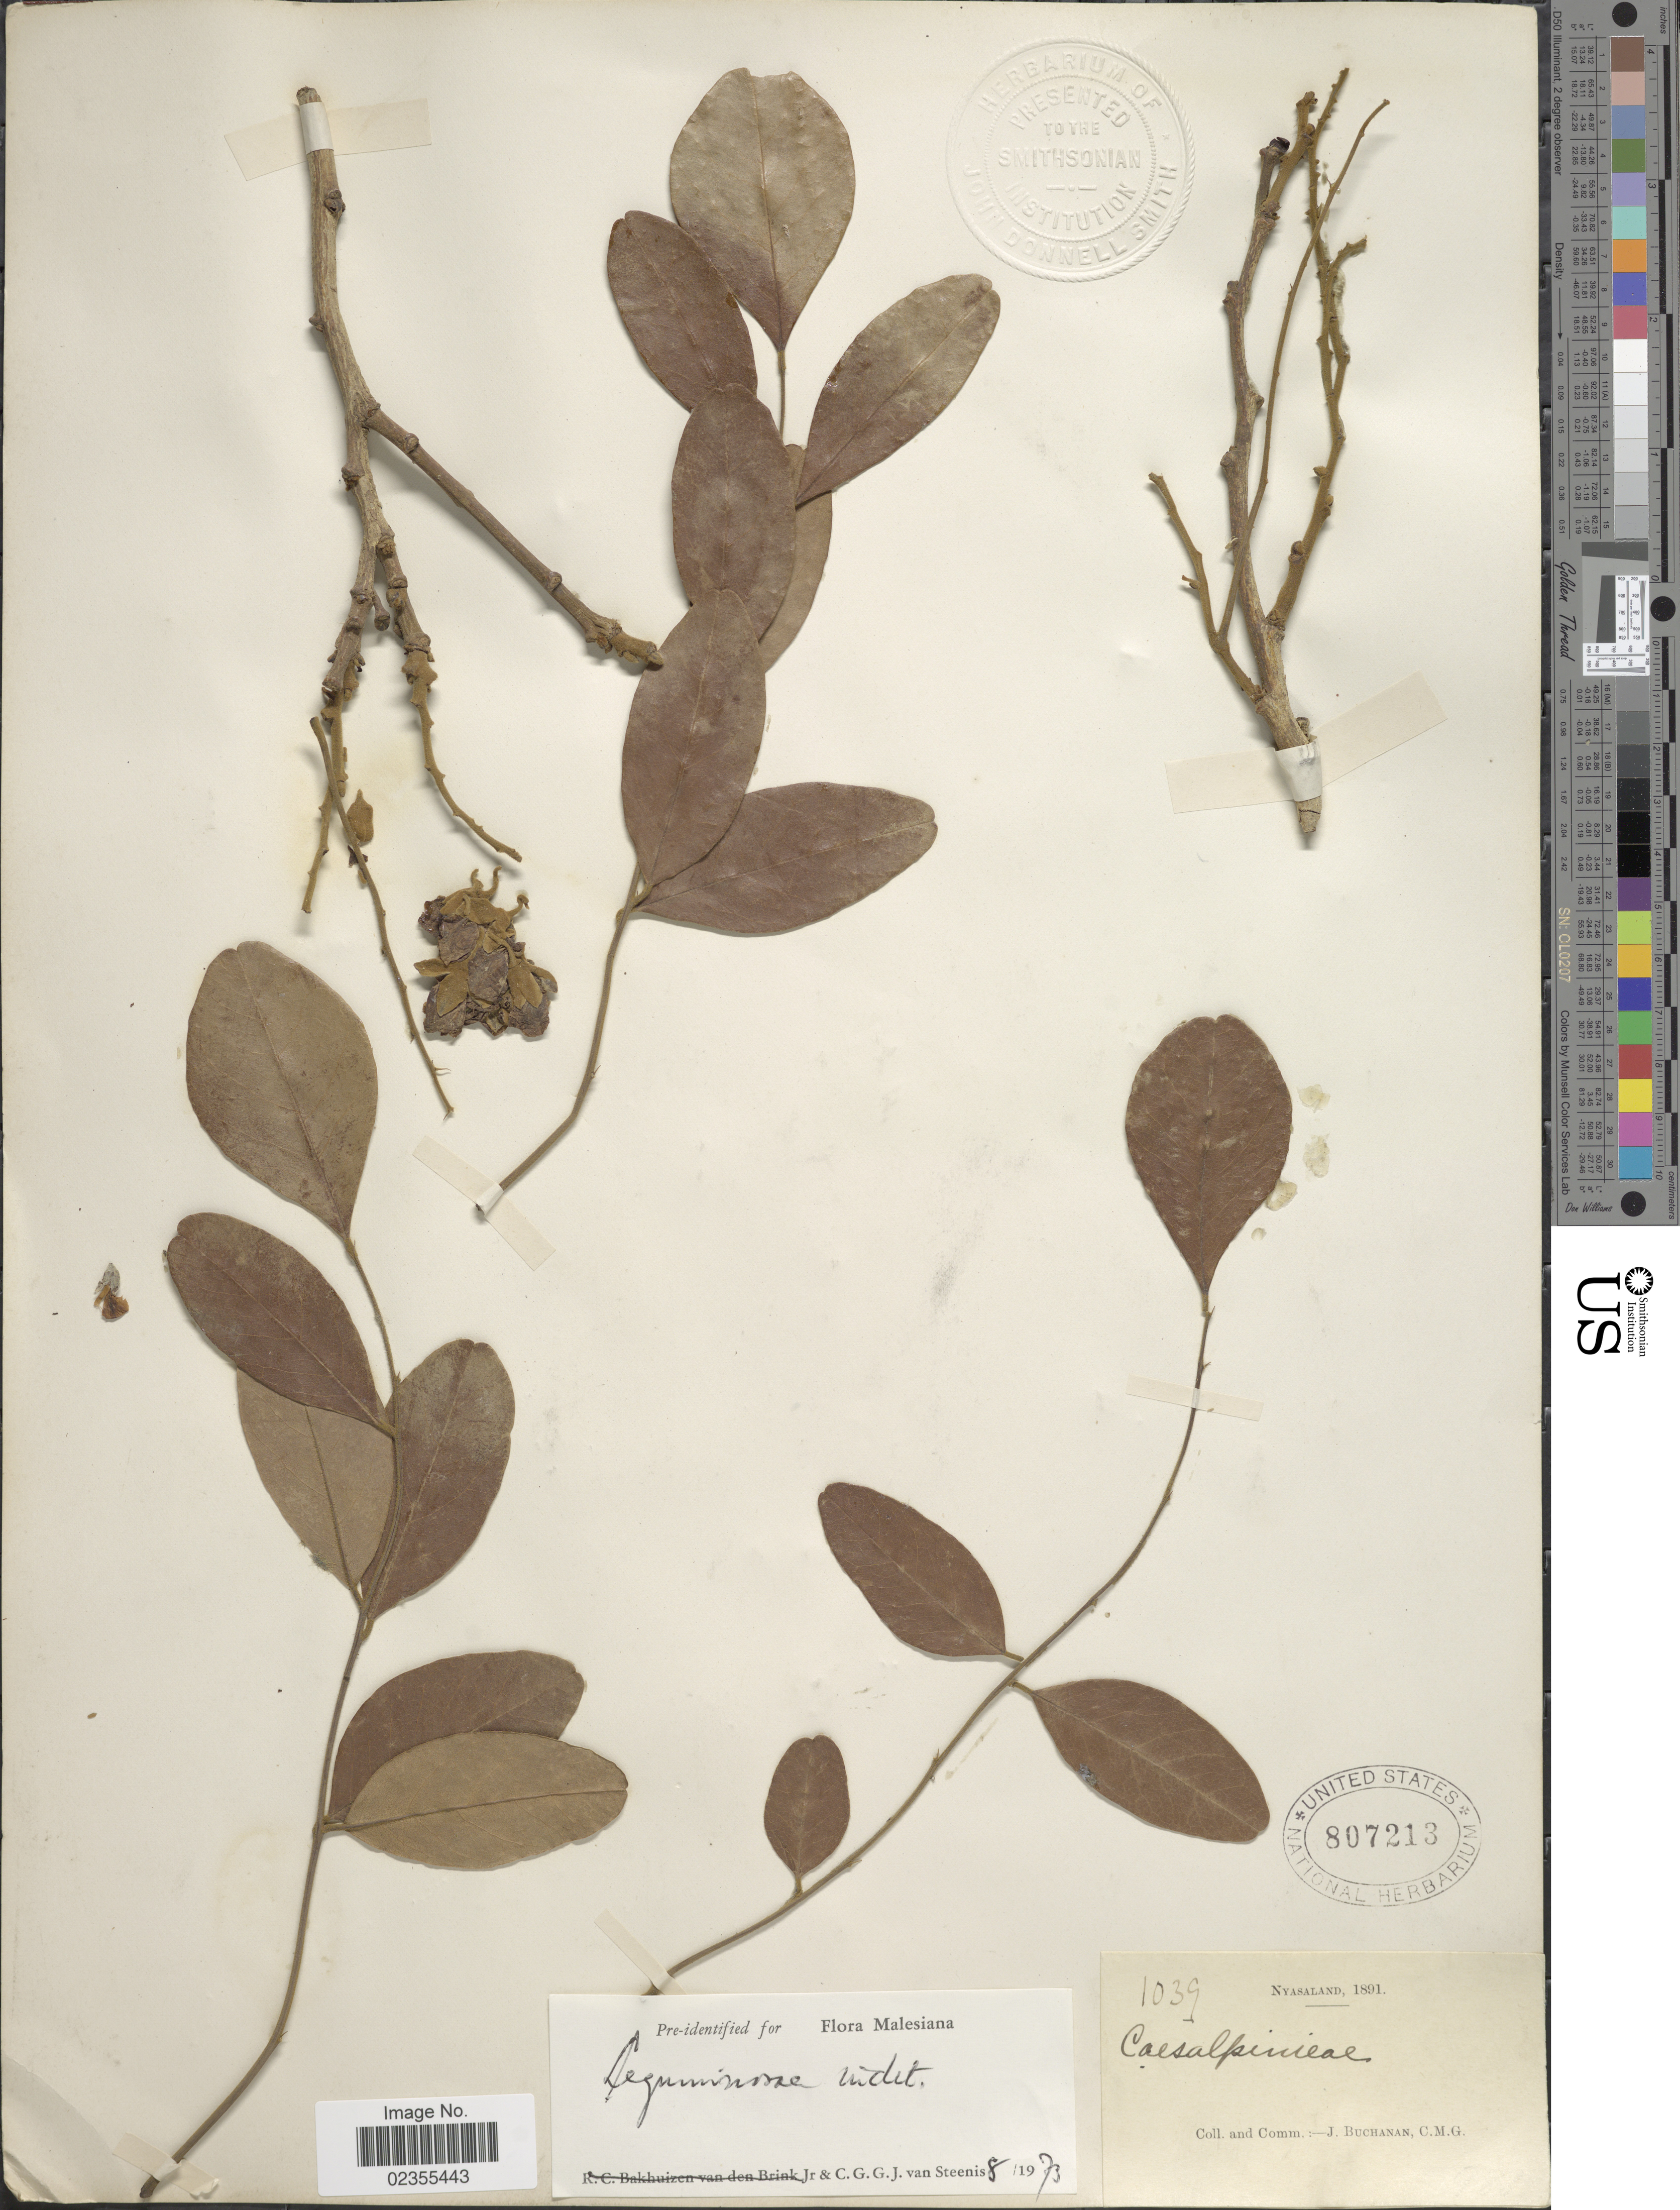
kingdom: Plantae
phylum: Tracheophyta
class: Magnoliopsida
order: Fabales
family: Fabaceae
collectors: J. Buchanan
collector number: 1039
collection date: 1891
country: Malawi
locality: Nyasaland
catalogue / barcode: US 807213